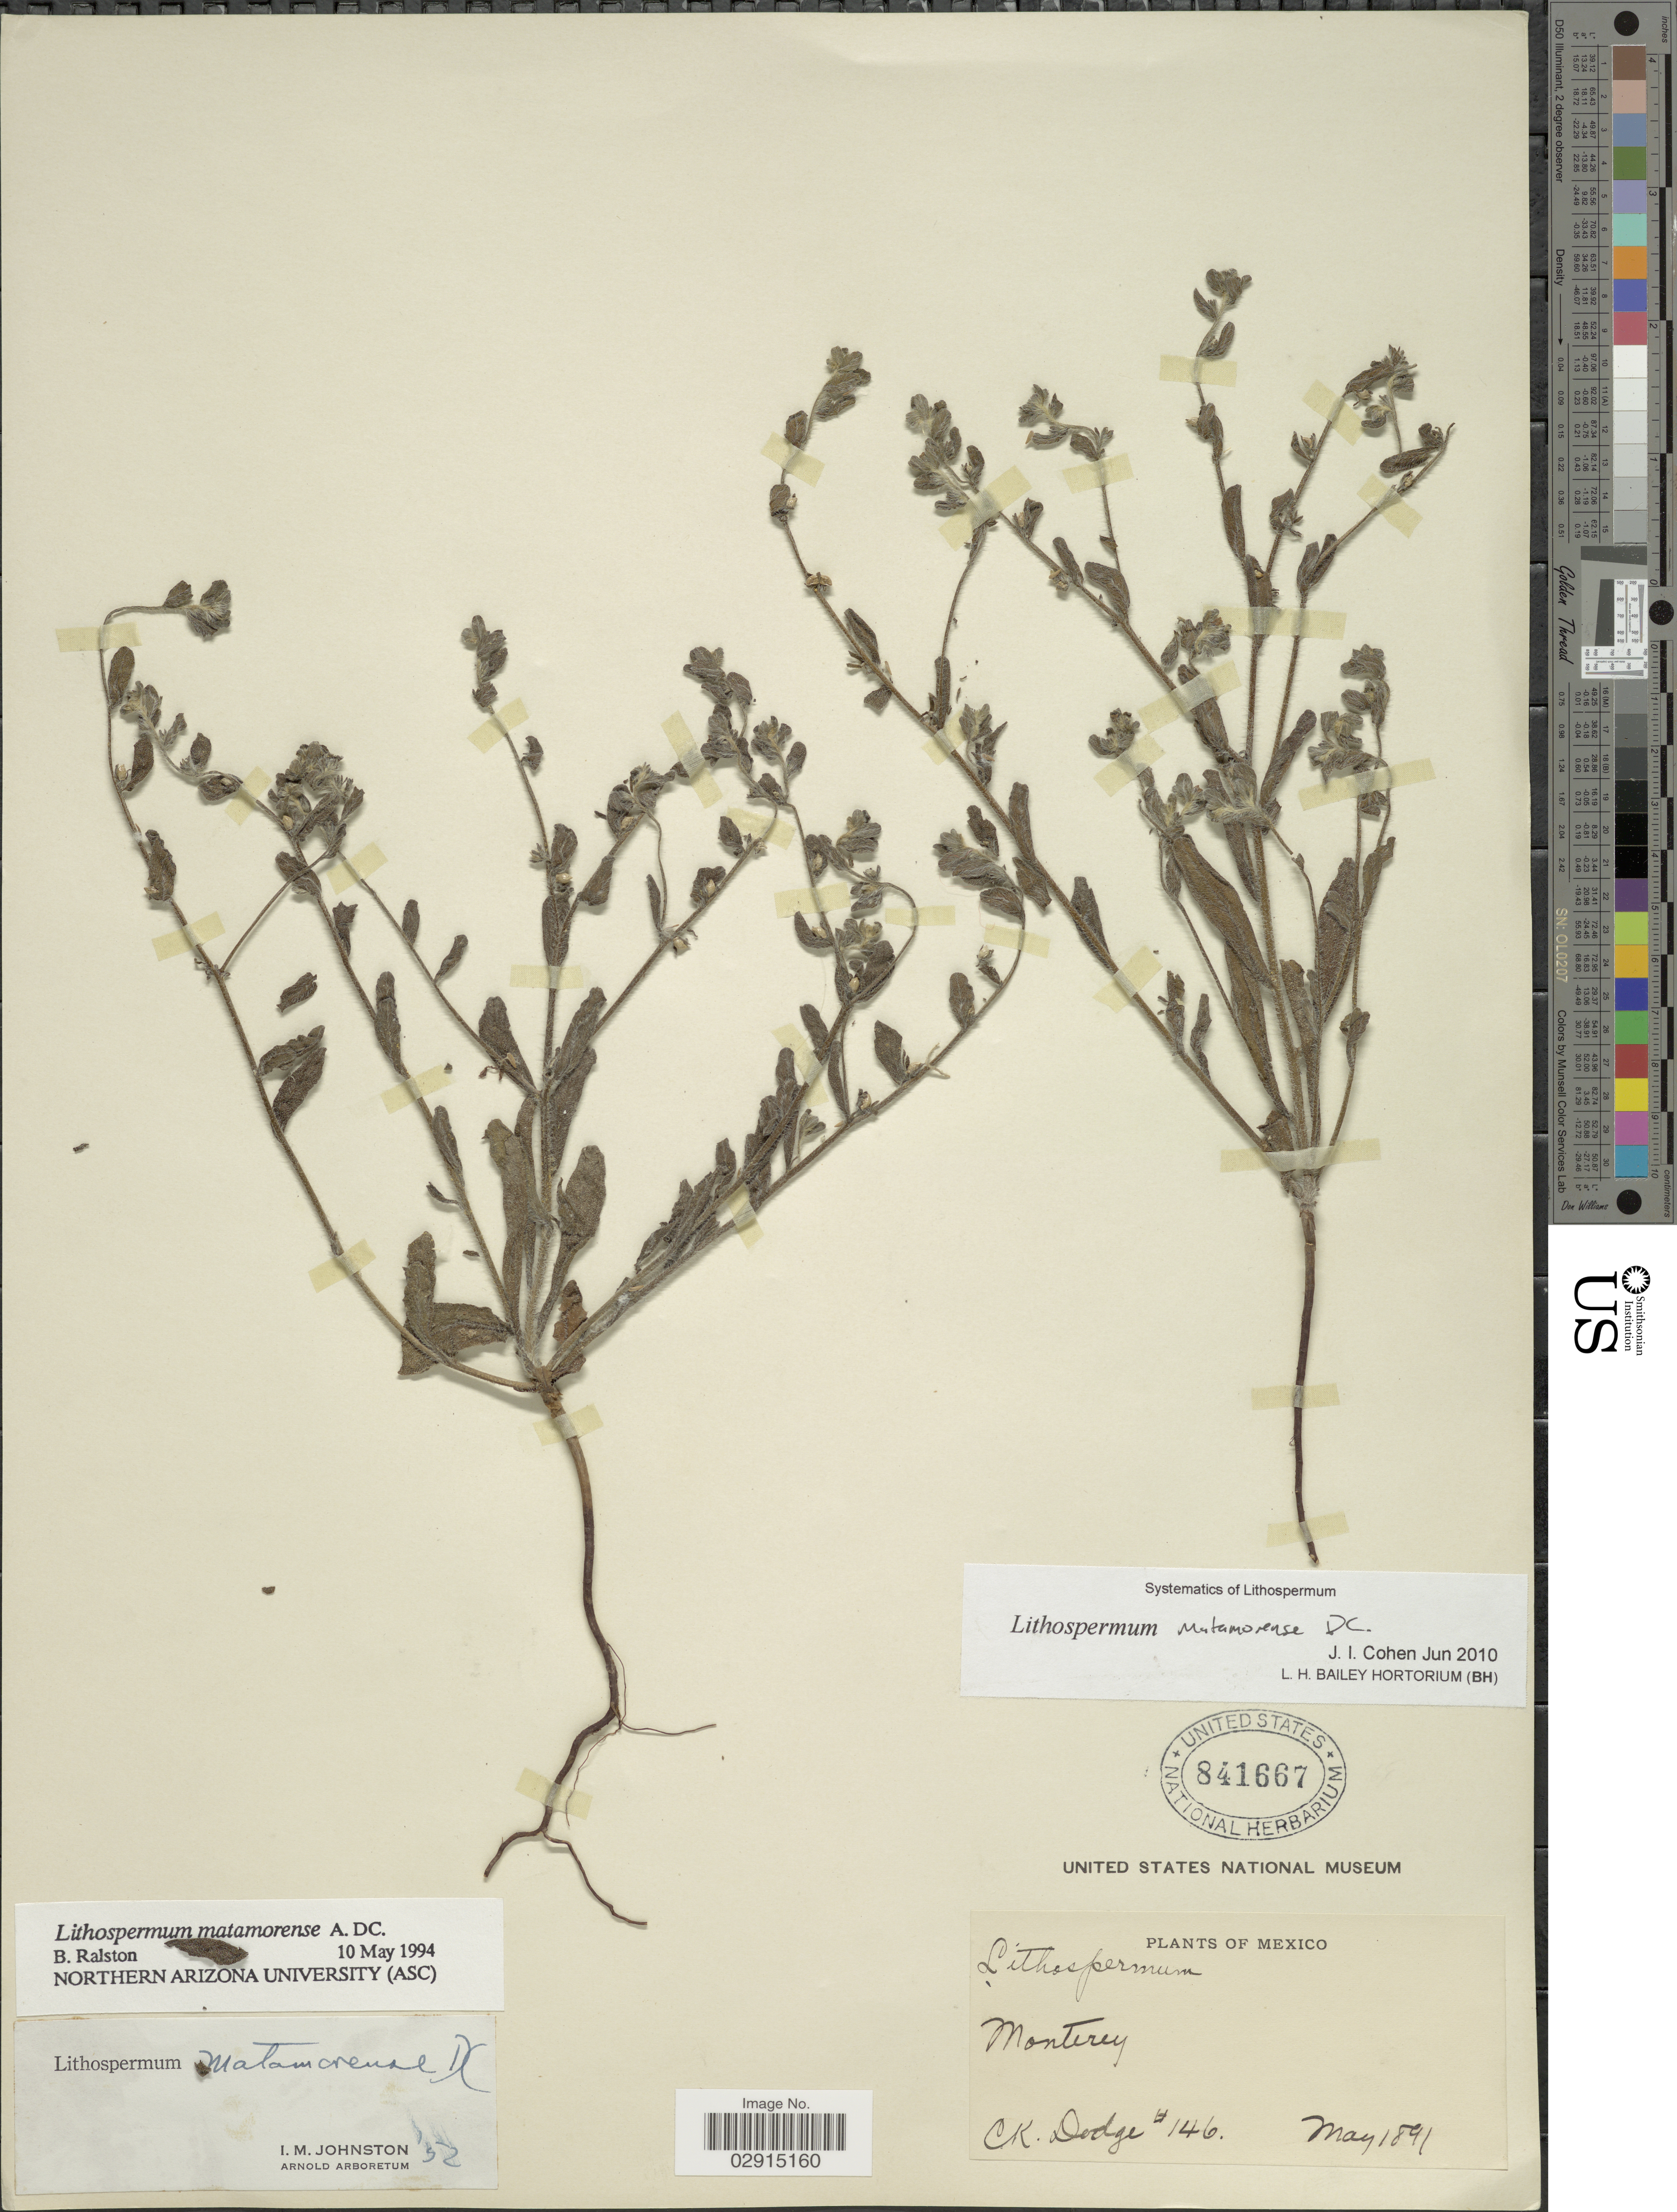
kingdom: Plantae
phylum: Tracheophyta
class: Magnoliopsida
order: Boraginales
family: Boraginaceae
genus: Lithospermum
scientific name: Lithospermum matamorense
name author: A. DC. in DC.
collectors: C. Dodge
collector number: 146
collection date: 1891-05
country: Mexico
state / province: Nuevo León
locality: Monterey.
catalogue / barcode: US 841667